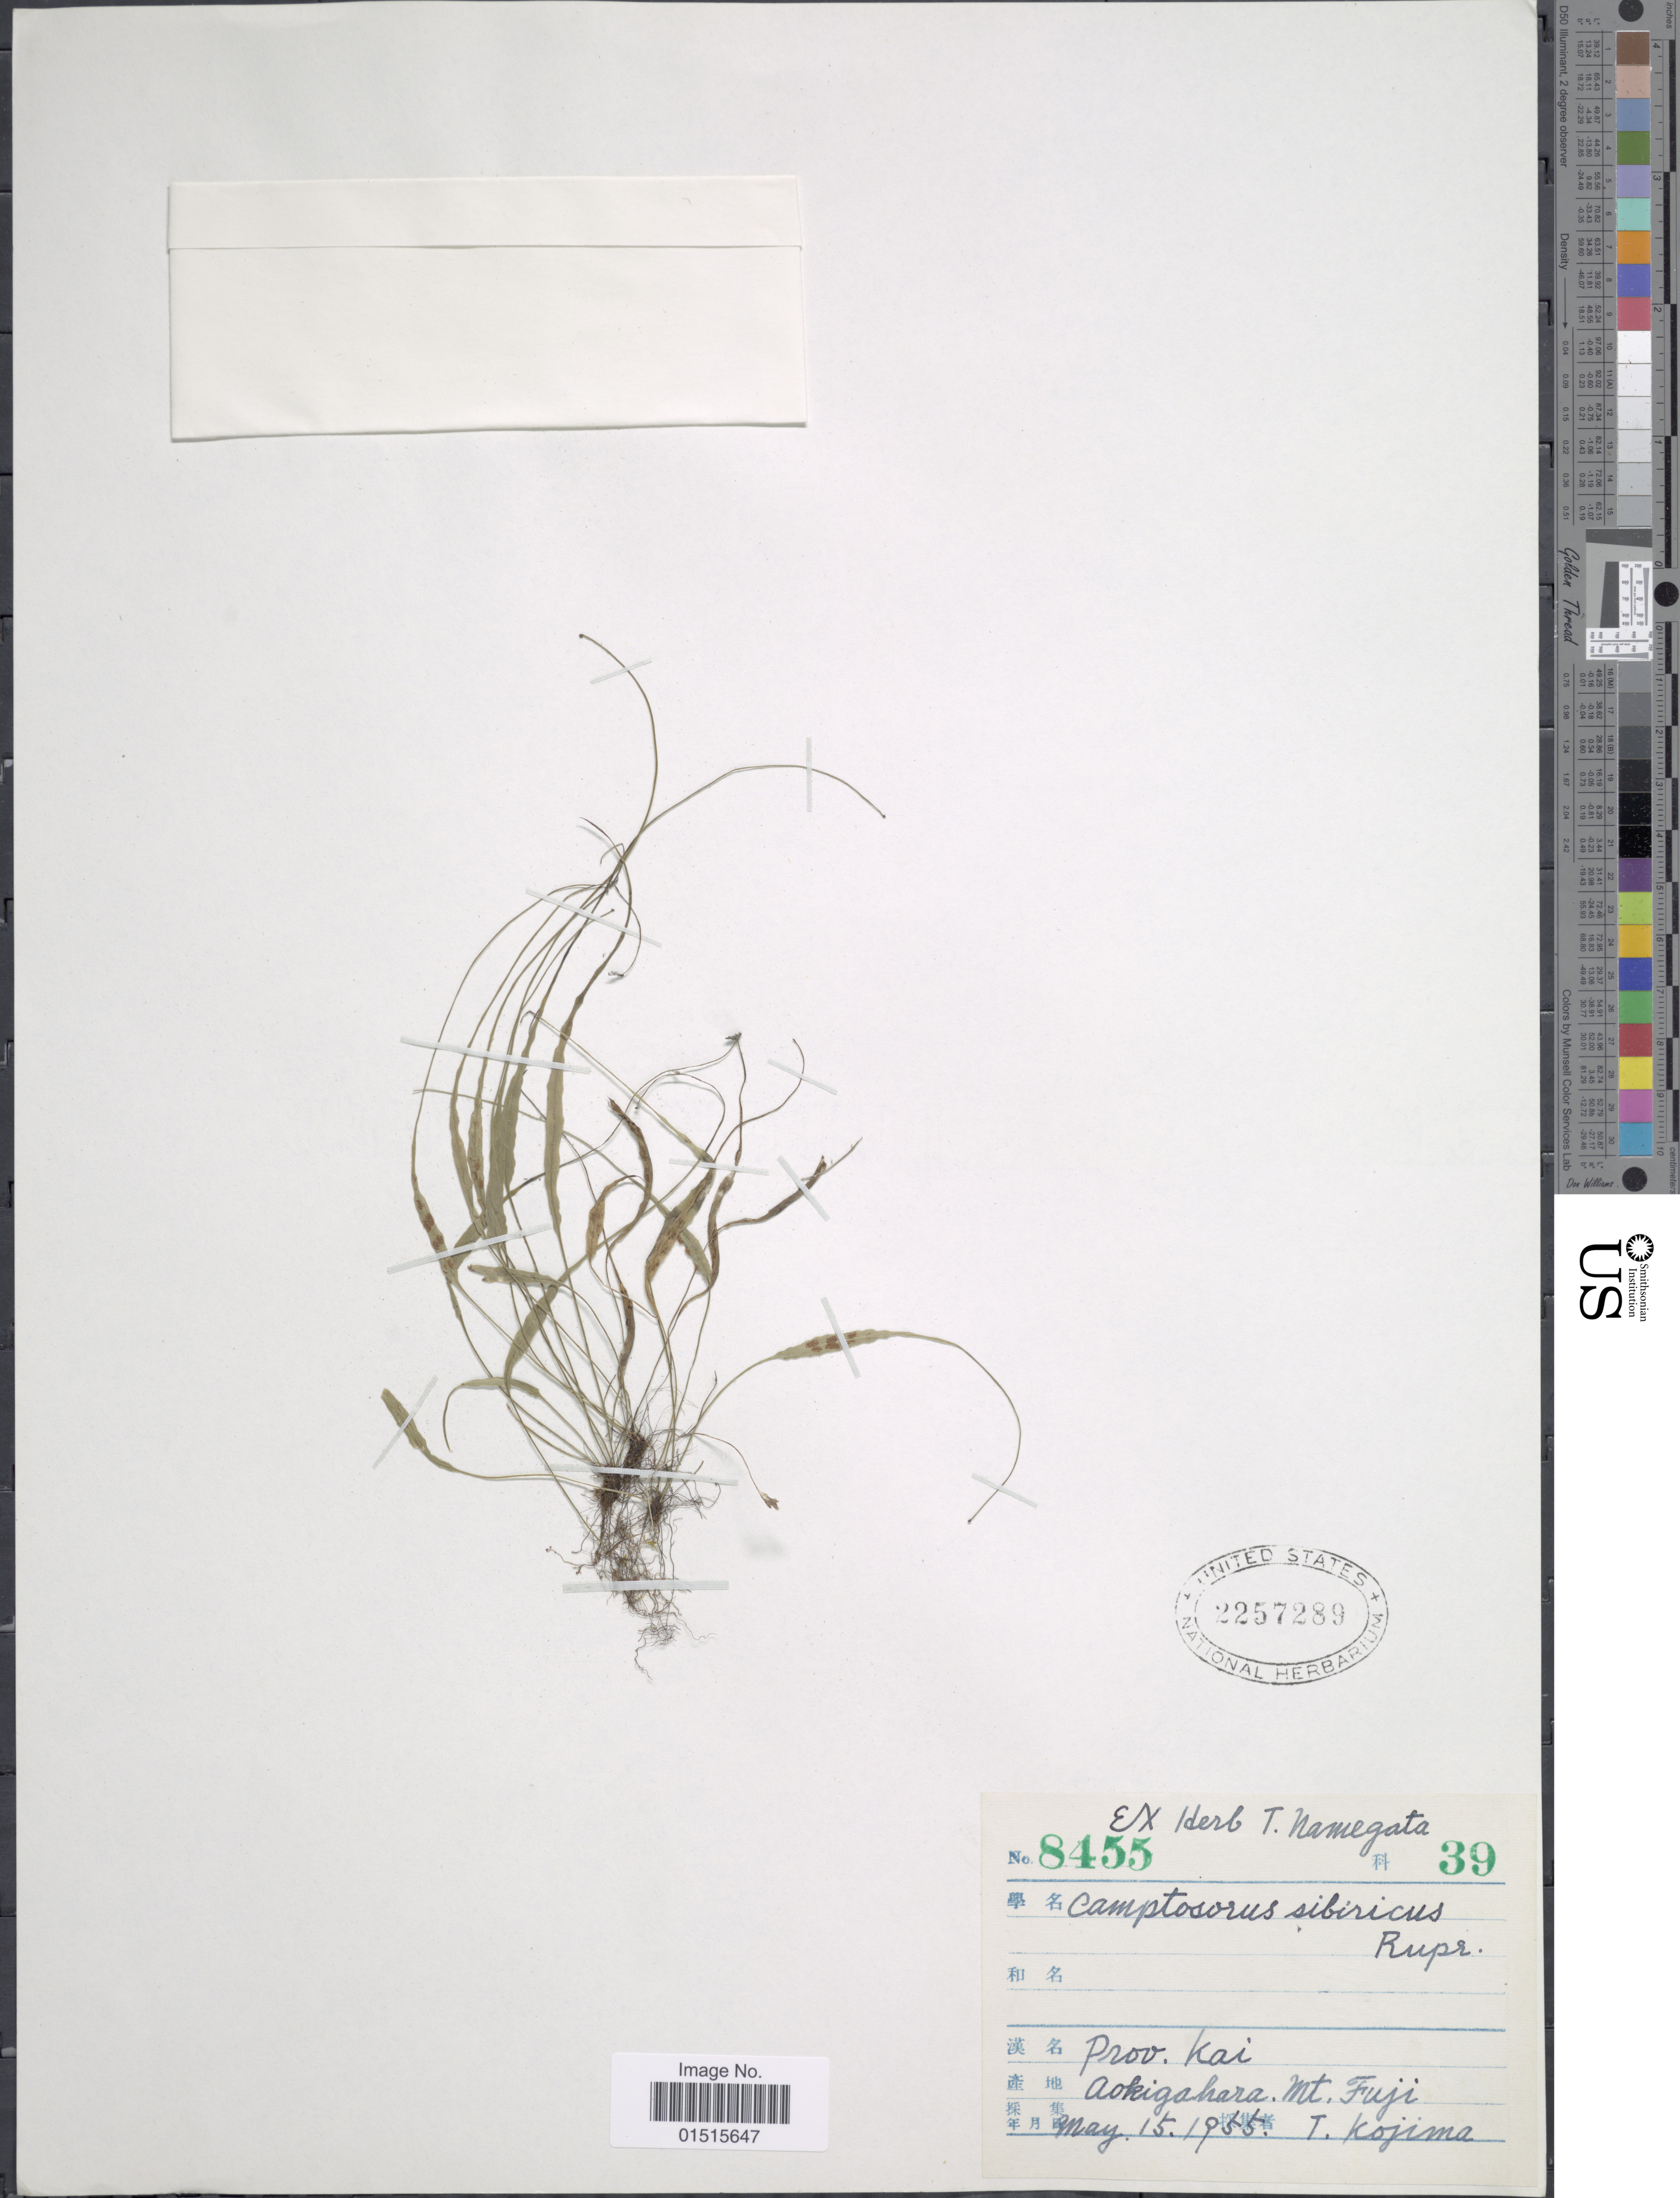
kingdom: Plantae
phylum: Tracheophyta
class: Polypodiopsida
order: Polypodiales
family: Aspleniaceae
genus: Asplenium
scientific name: Asplenium sibricus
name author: Rupr.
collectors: T. Kojima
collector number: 8455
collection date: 1955-05-15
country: Japan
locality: Prov. Kai, Aokigahara. Mt. Fuji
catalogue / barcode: US 2257289